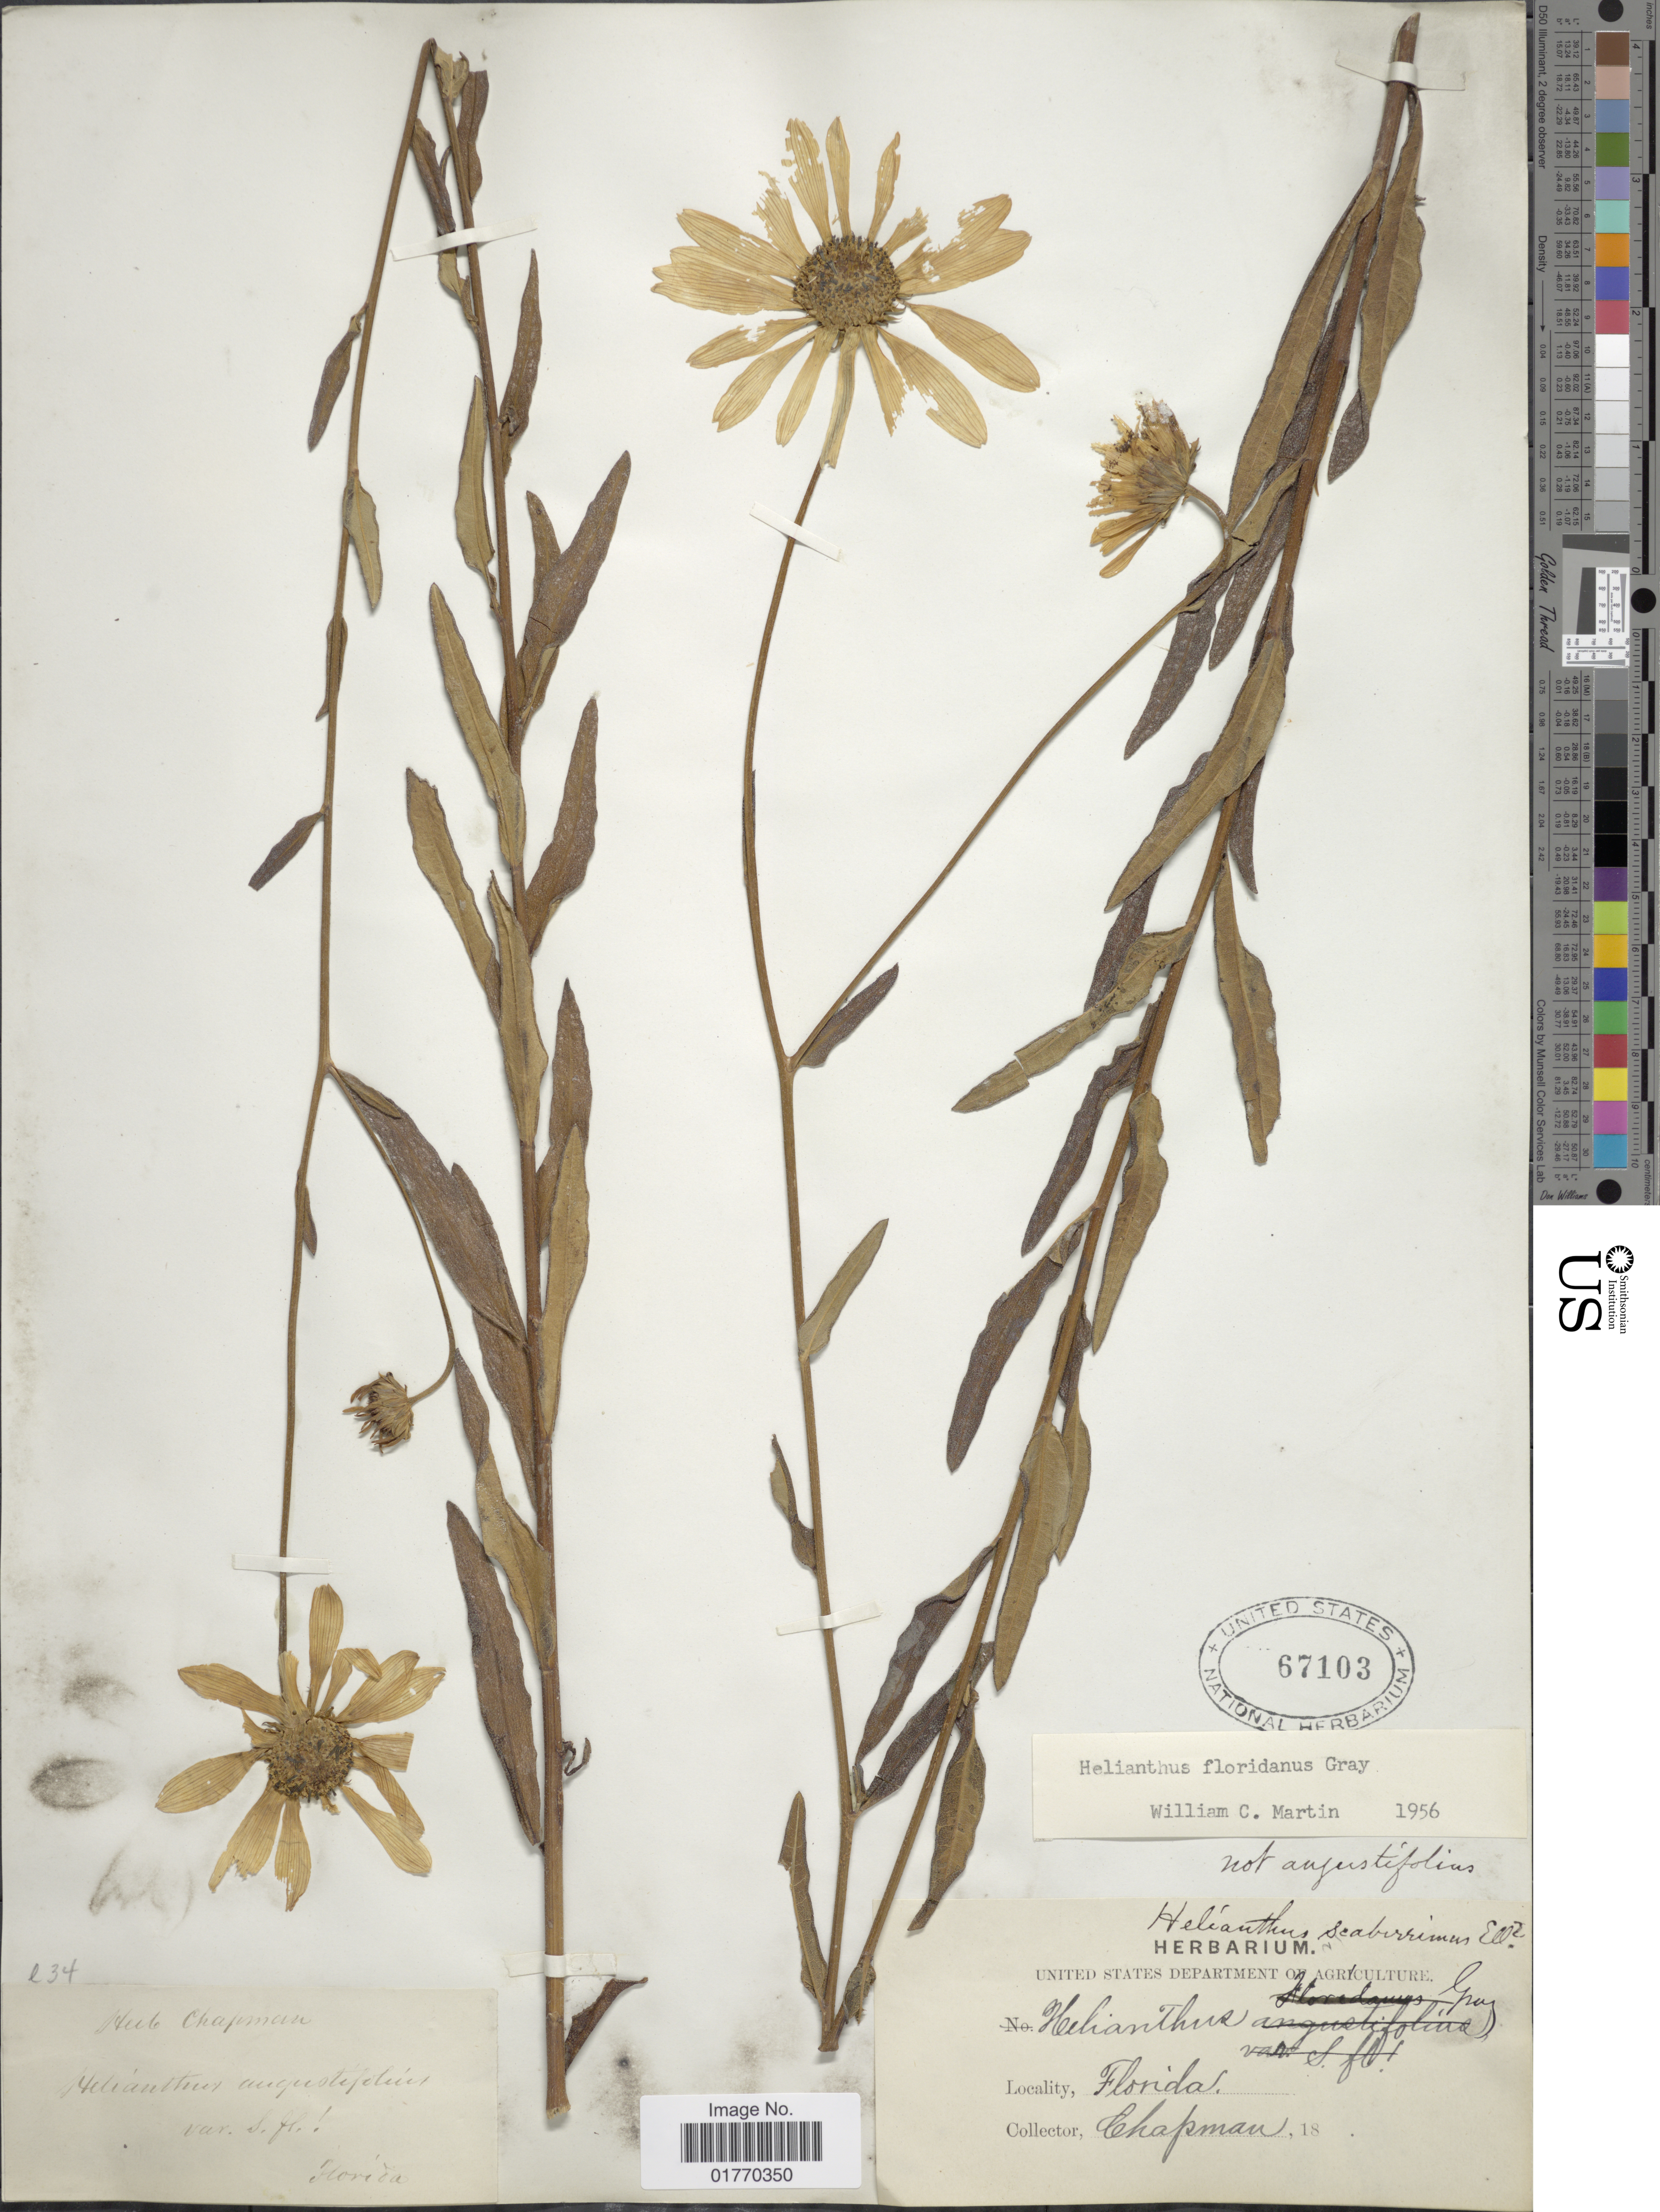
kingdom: Plantae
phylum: Tracheophyta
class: Magnoliopsida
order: Asterales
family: Asteraceae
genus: Helianthus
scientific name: Helianthus floridanus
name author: A. Gray ex Chapm.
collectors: A. Chapman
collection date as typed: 18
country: United States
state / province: Florida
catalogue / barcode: US 67103